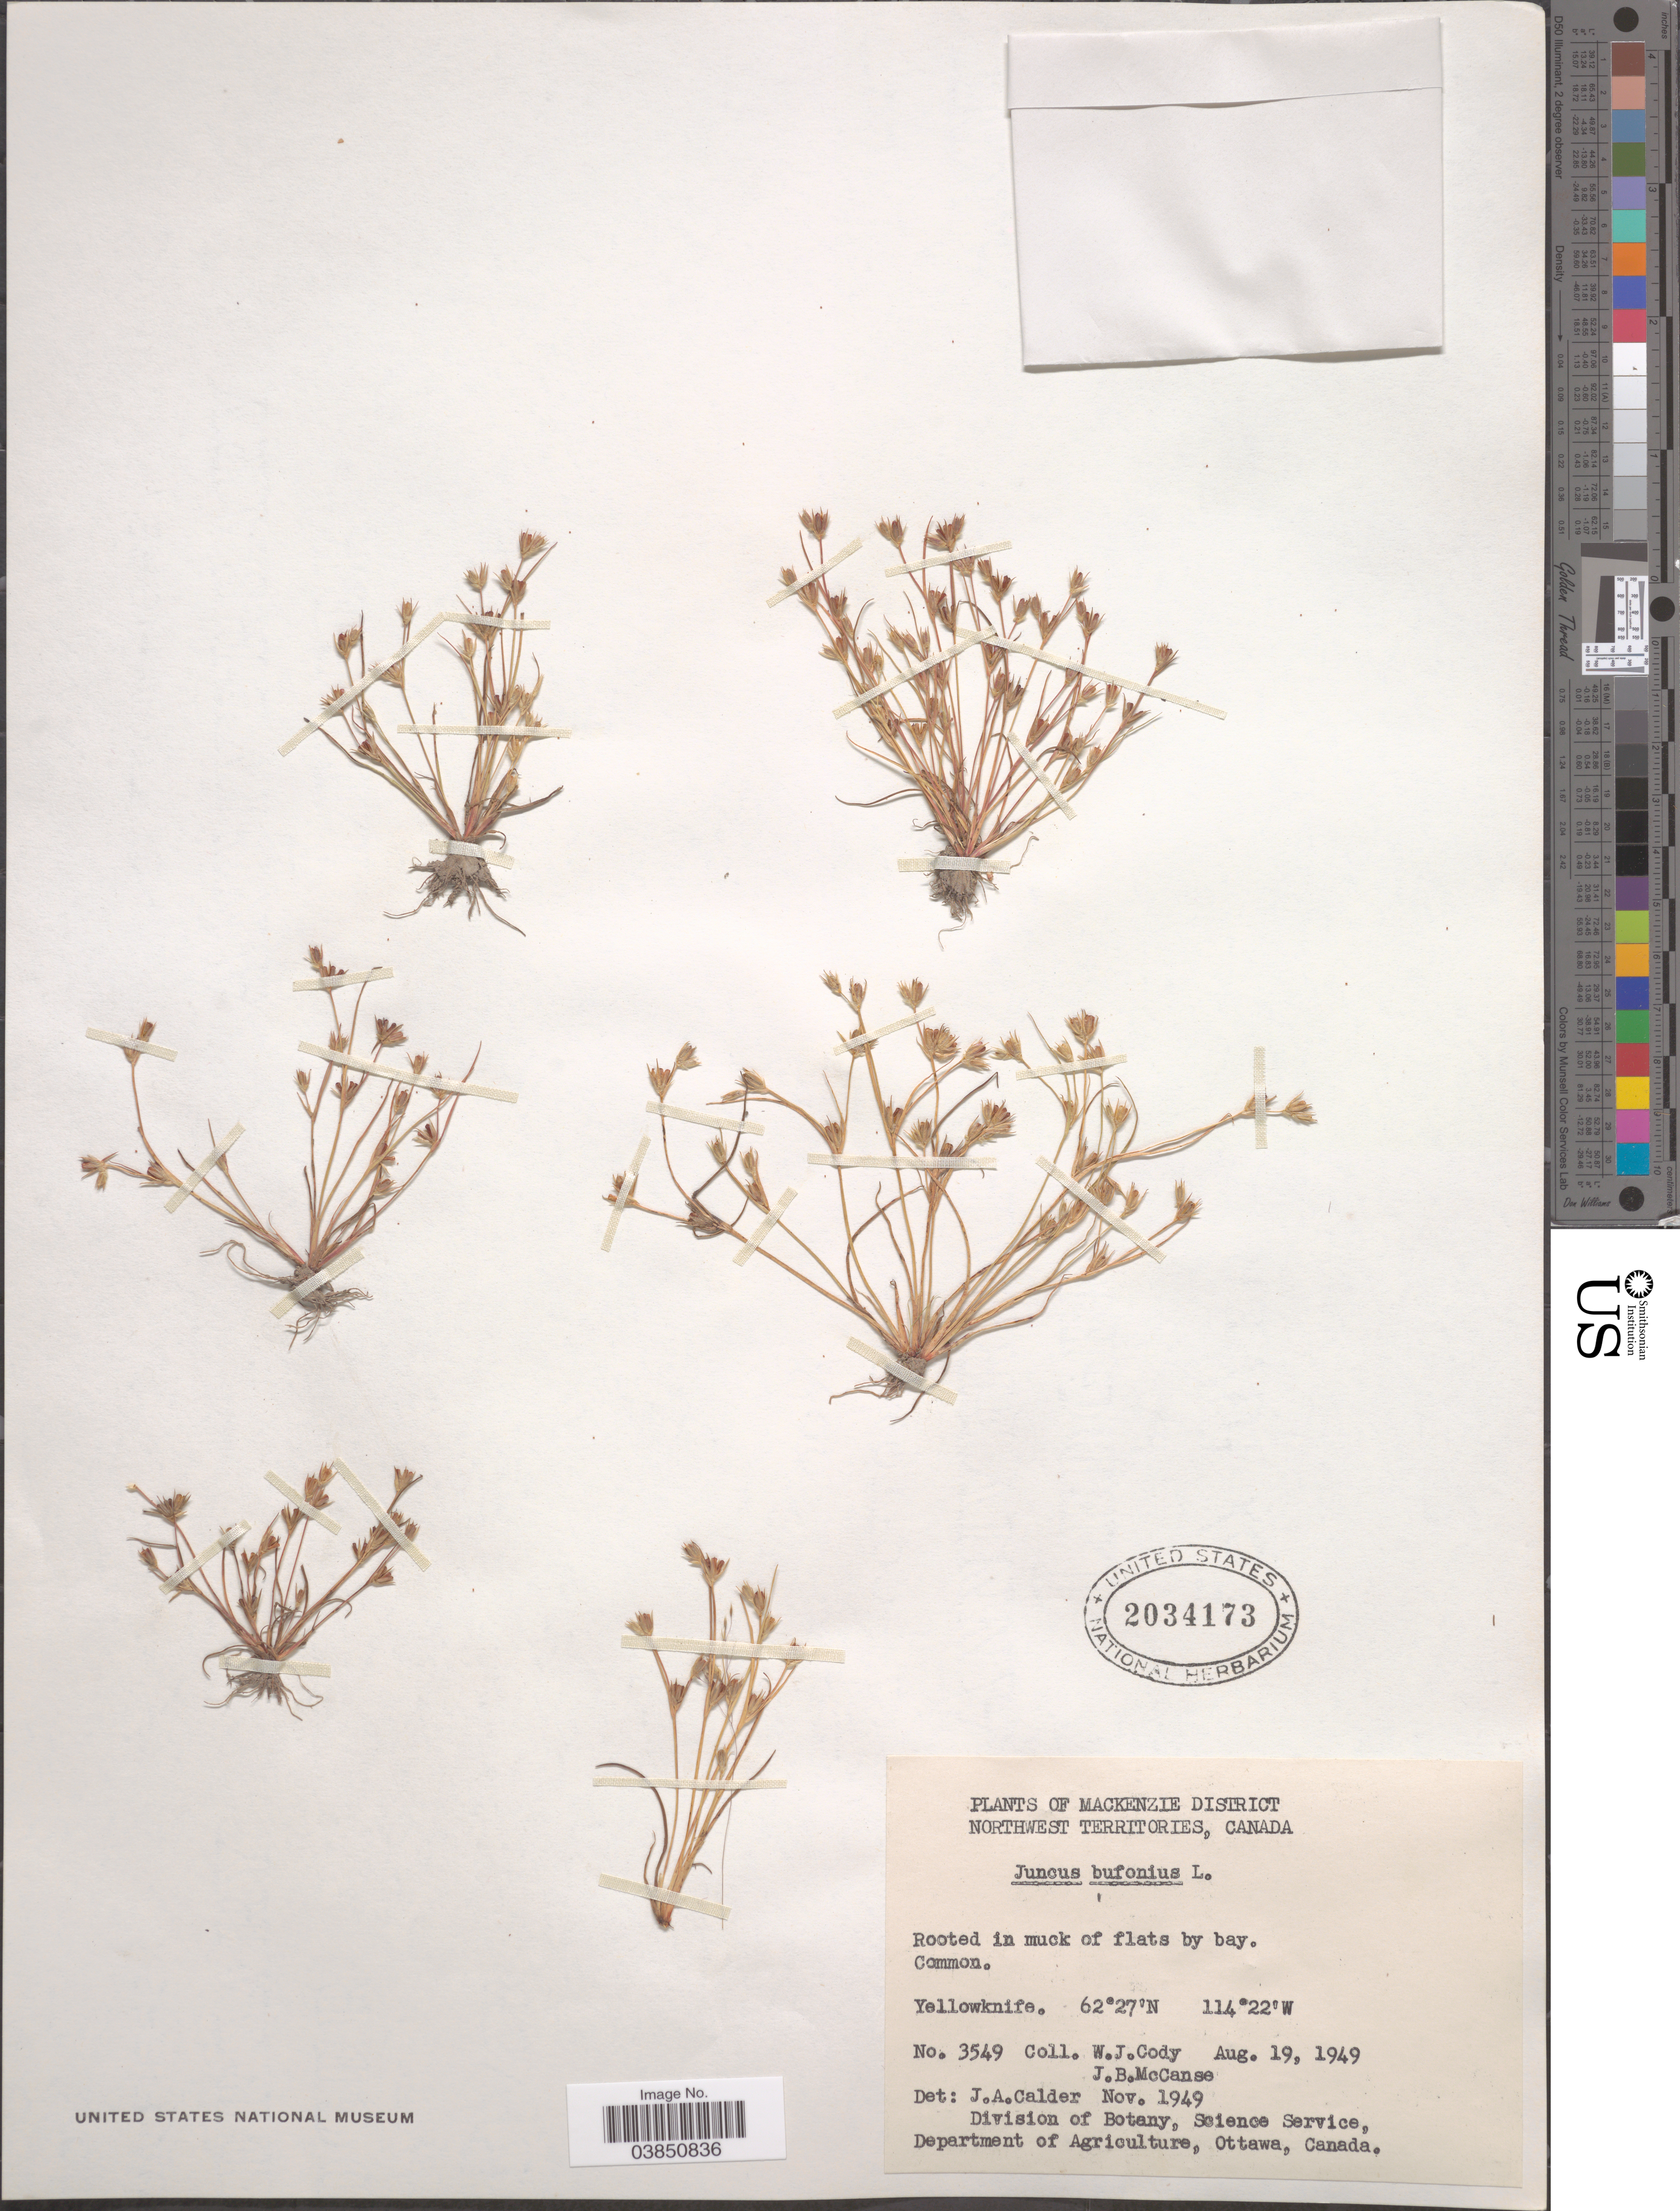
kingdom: Plantae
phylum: Tracheophyta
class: Liliopsida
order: Poales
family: Juncaceae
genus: Juncus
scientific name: Juncus bufonius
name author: L.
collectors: W. Cody & J. McCanse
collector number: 3549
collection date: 1949-08-19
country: Canada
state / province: Northwest Territories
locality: Mackenzie District. Yellowknife.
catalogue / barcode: US 2034173